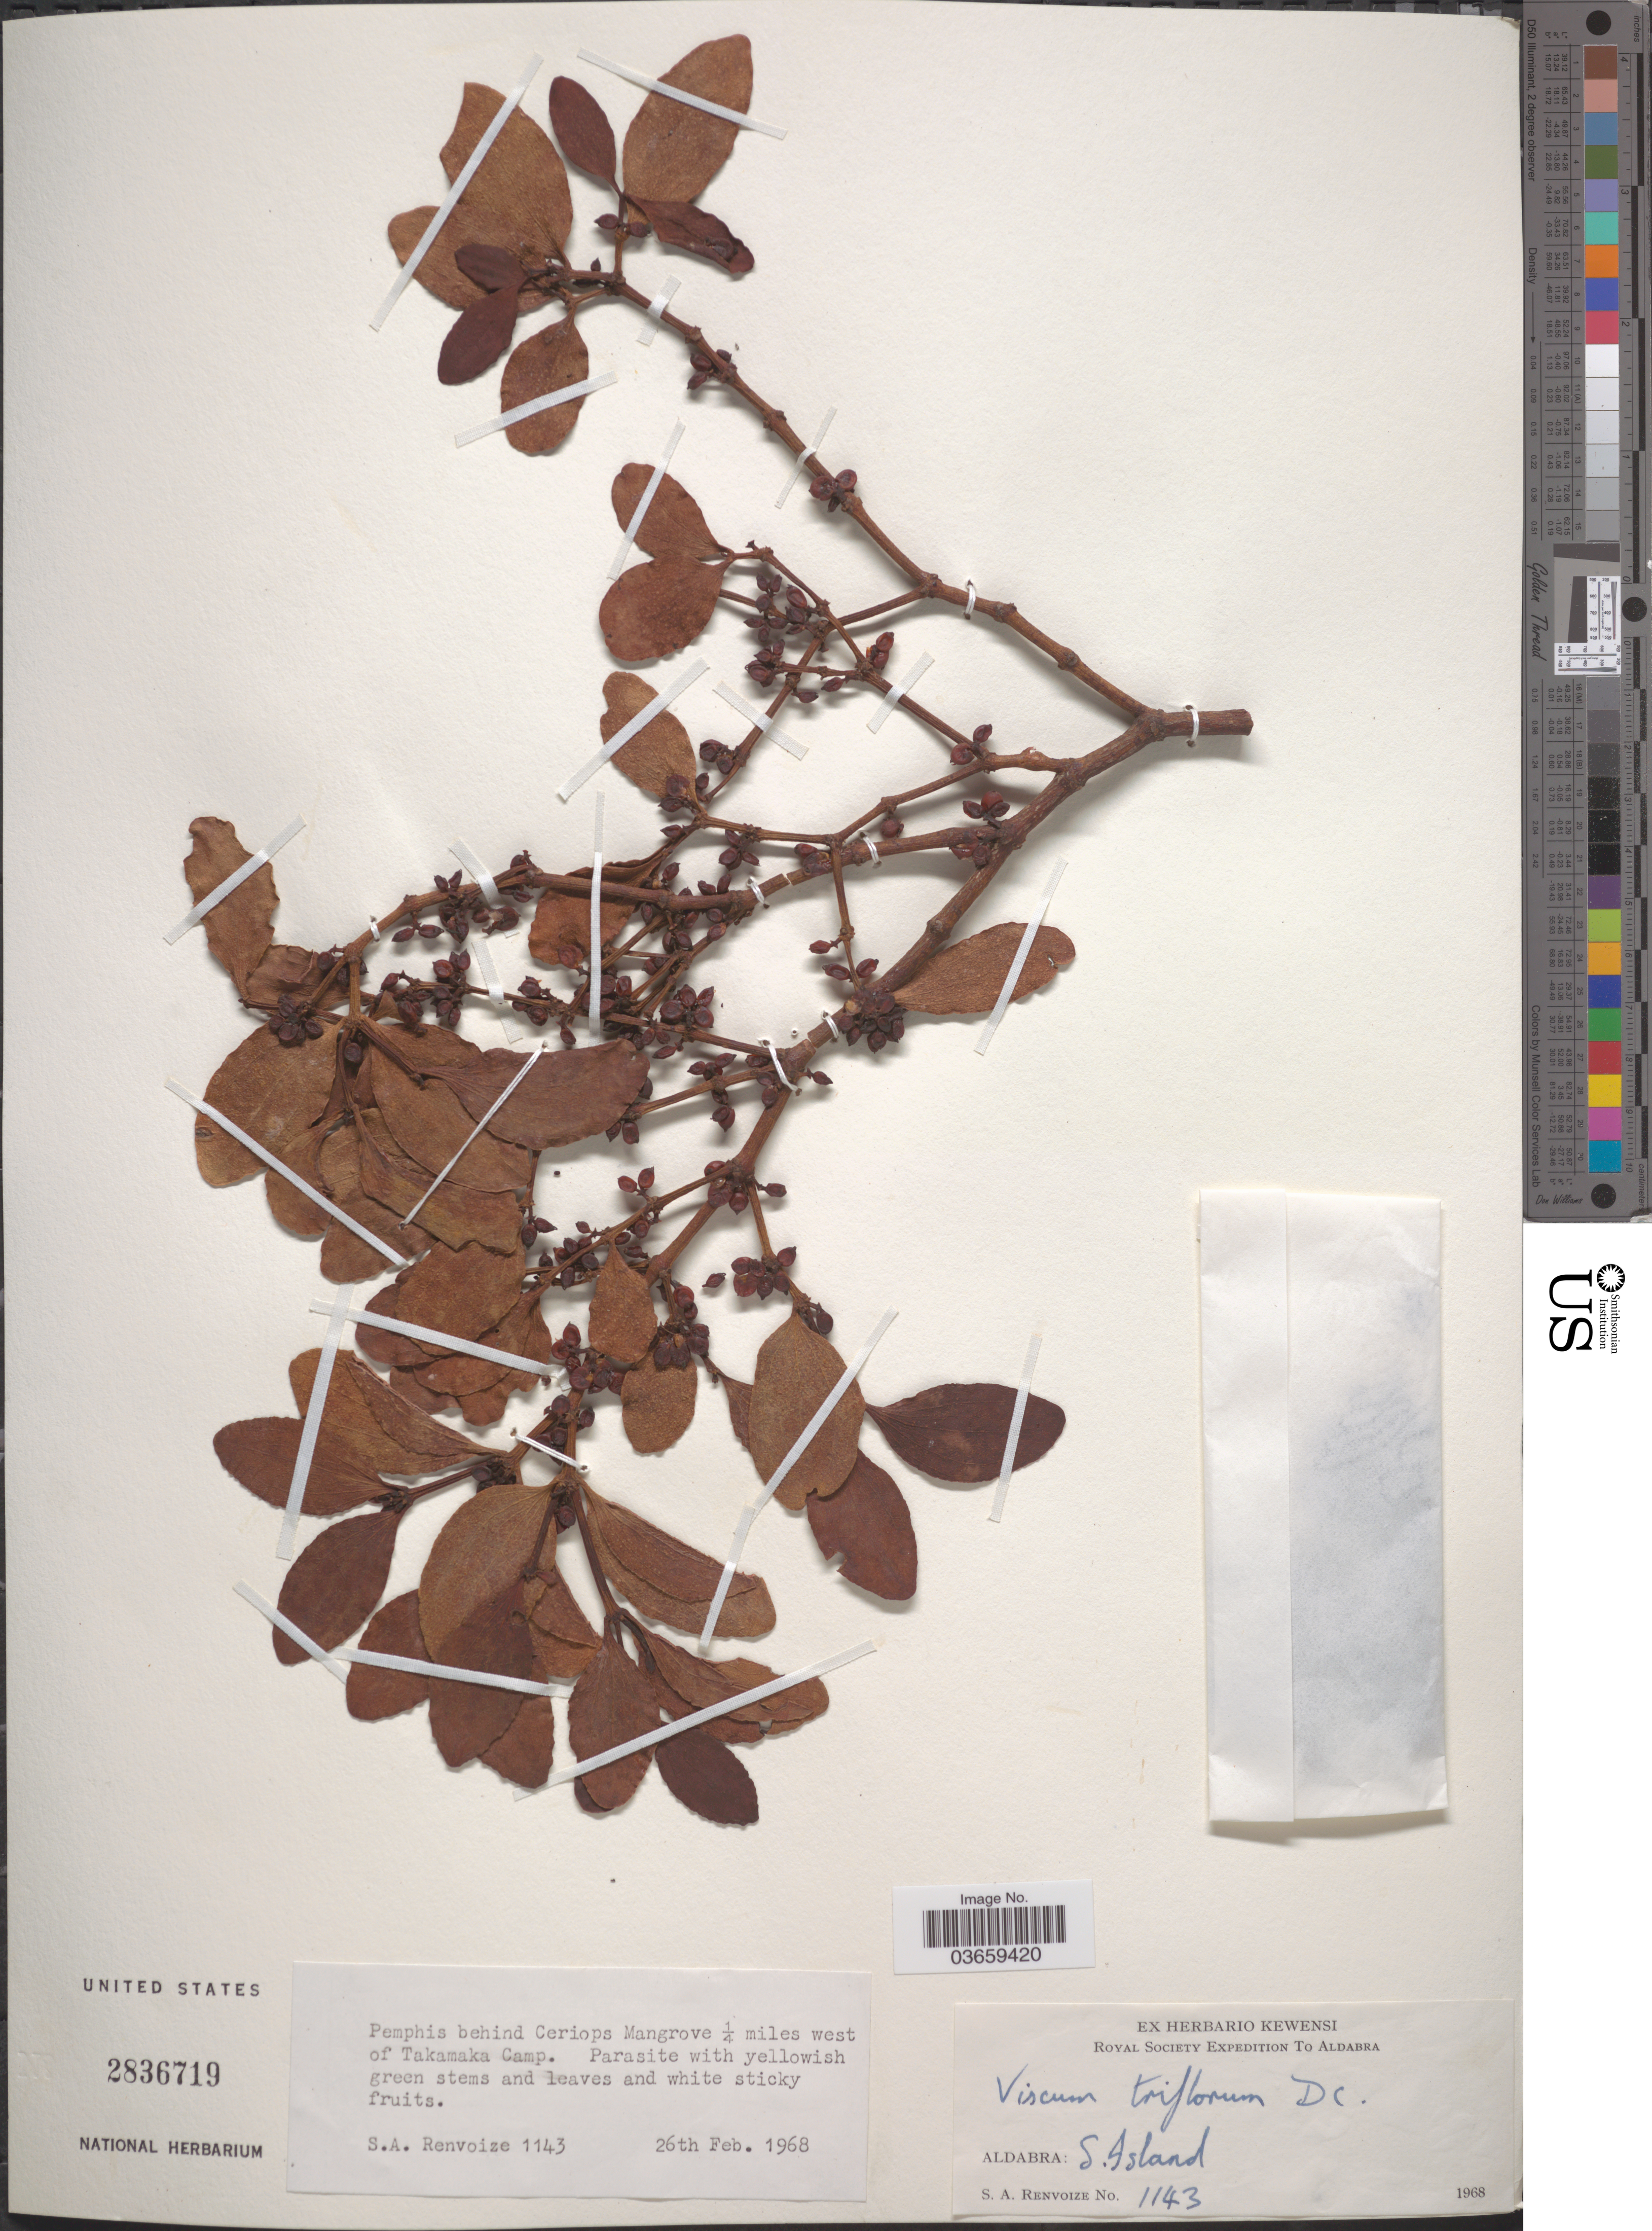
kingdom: Plantae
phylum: Tracheophyta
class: Magnoliopsida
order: Santalales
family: Viscaceae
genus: Viscum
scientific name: Viscum triflorum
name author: DC.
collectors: S. A. Renvoize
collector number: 1143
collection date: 1968-02-26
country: Seychelles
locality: Pemphis behind Ceriops Mangrove ¼ miles west of Takamaka Camp. Aldabra: S. Island.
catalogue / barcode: US 2836719